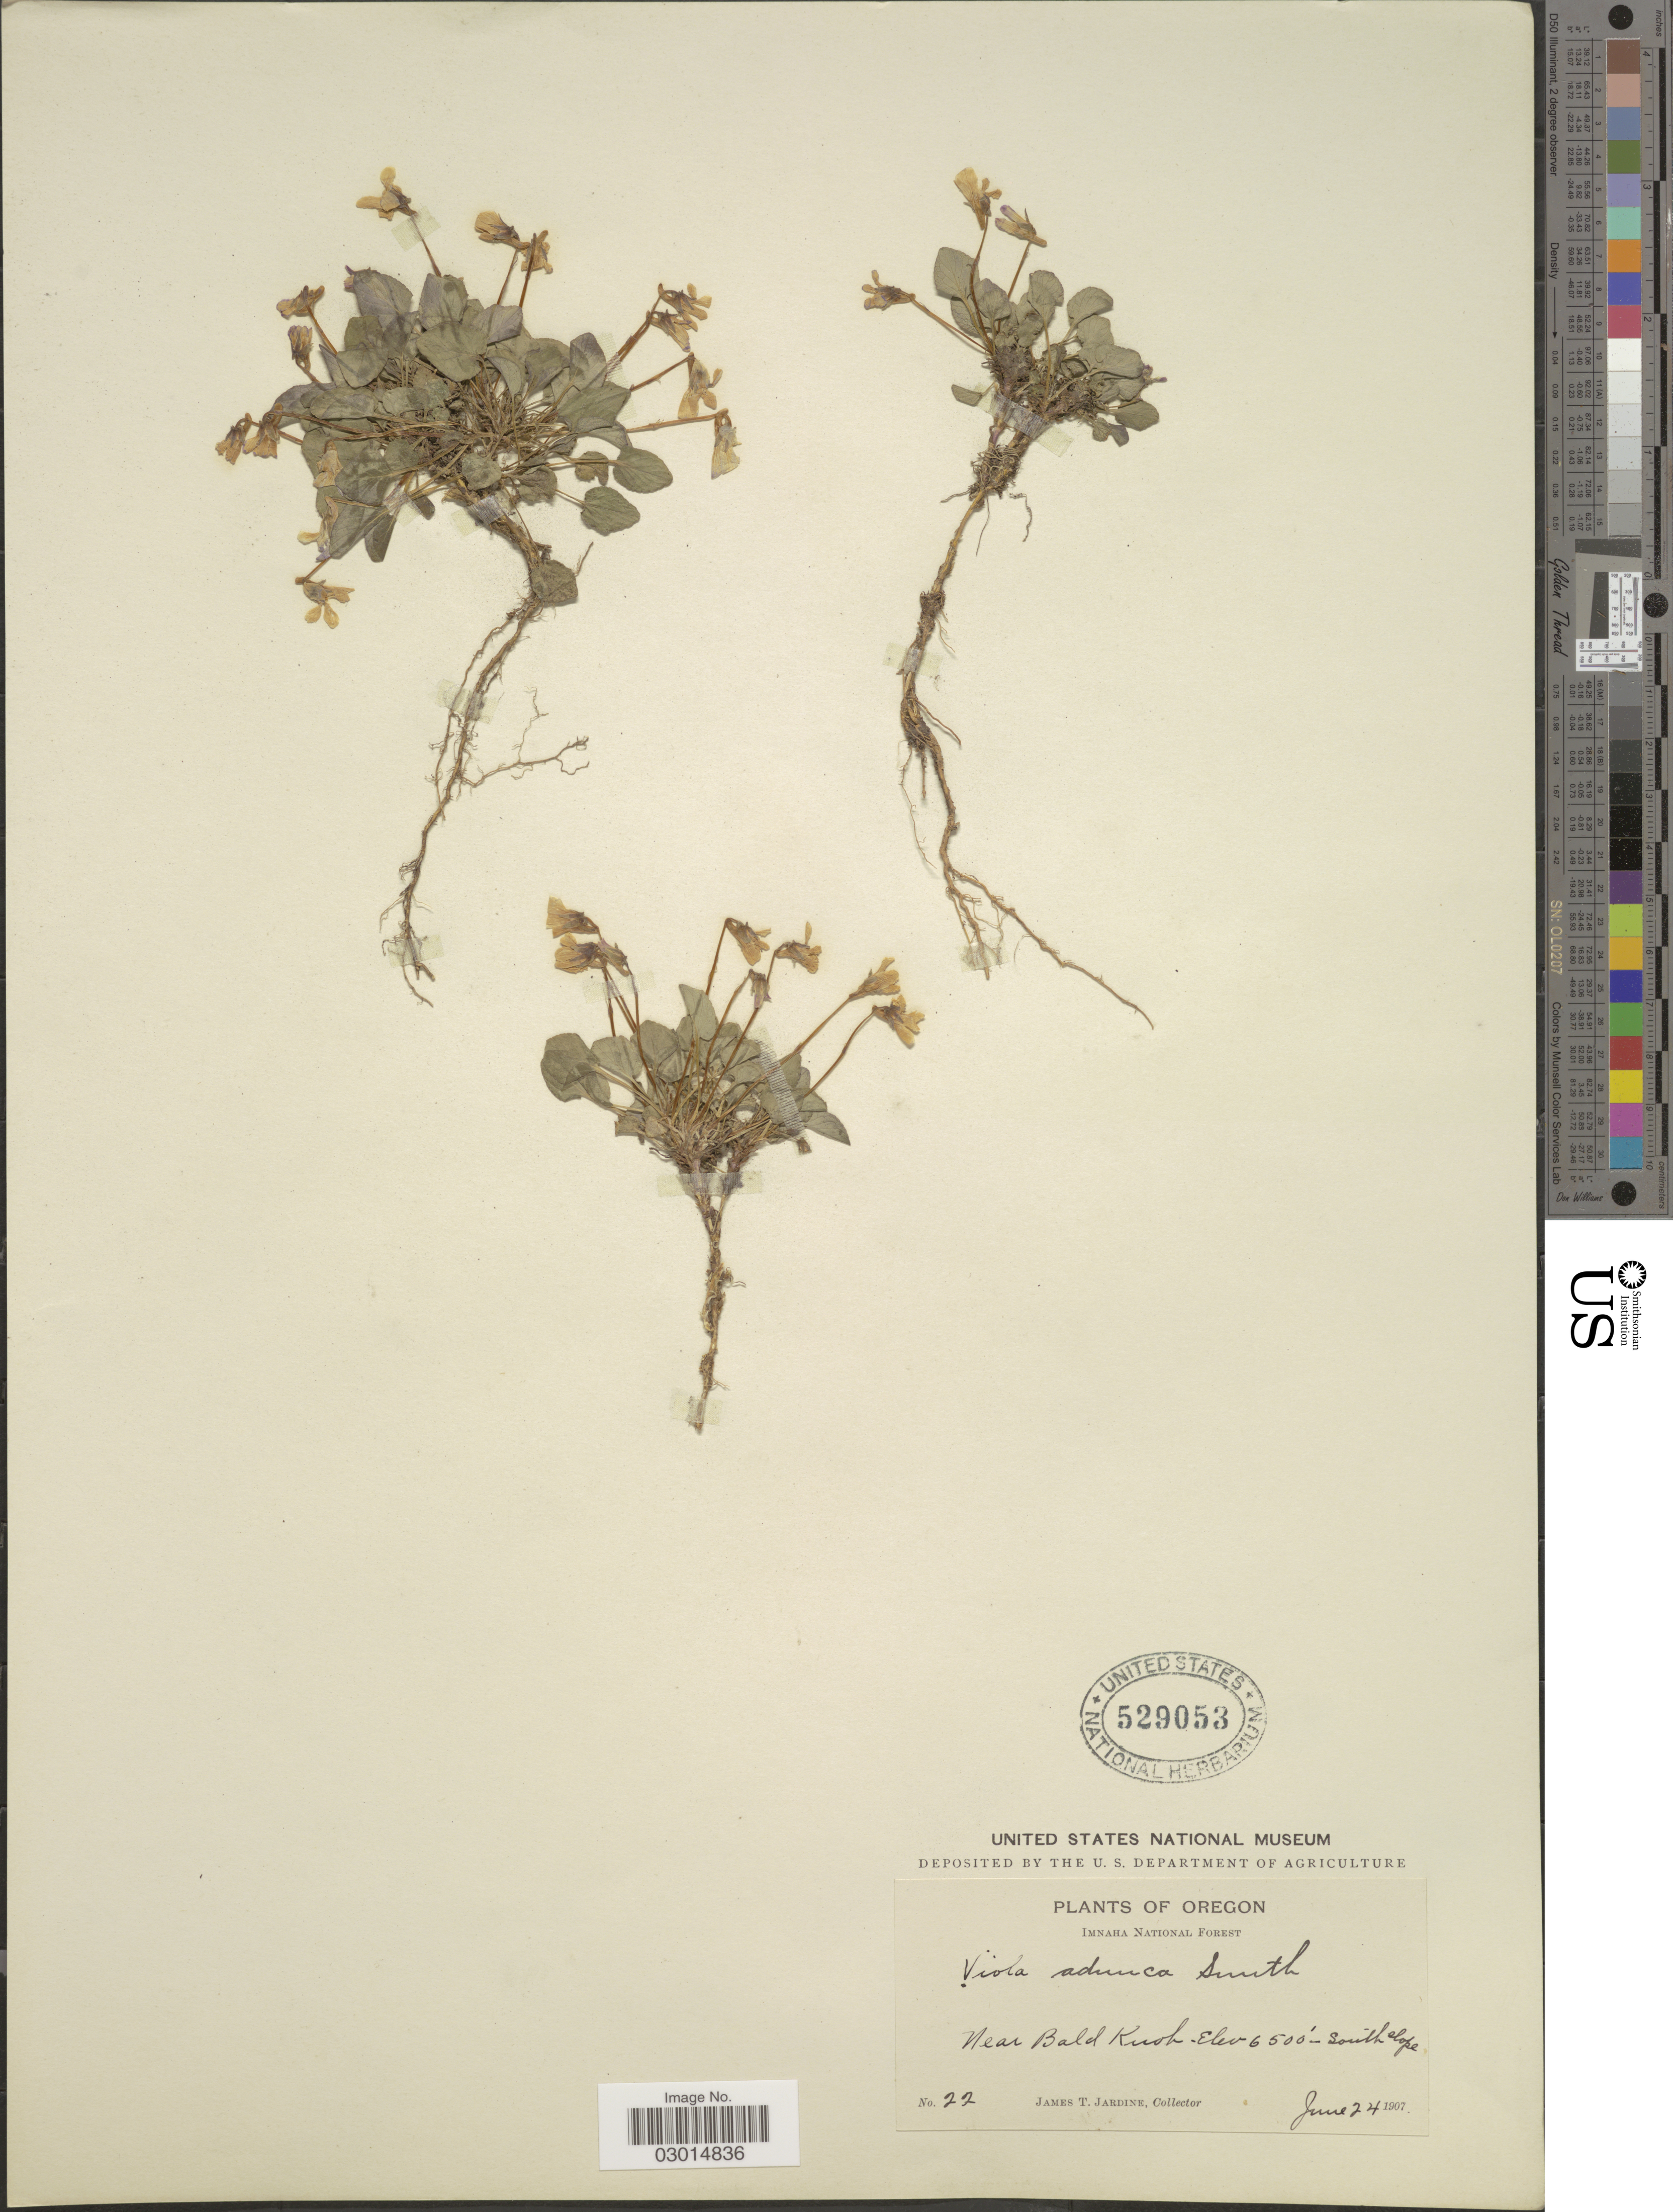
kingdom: Plantae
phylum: Tracheophyta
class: Magnoliopsida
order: Malpighiales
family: Violaceae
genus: Viola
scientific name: Viola drepanophora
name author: Greene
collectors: J. T. Jardine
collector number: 22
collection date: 1907-06-24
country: United States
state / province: Oregon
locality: Imnaha National Forest. Near Bald Knob. South slope.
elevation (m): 1981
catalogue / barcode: US 529053